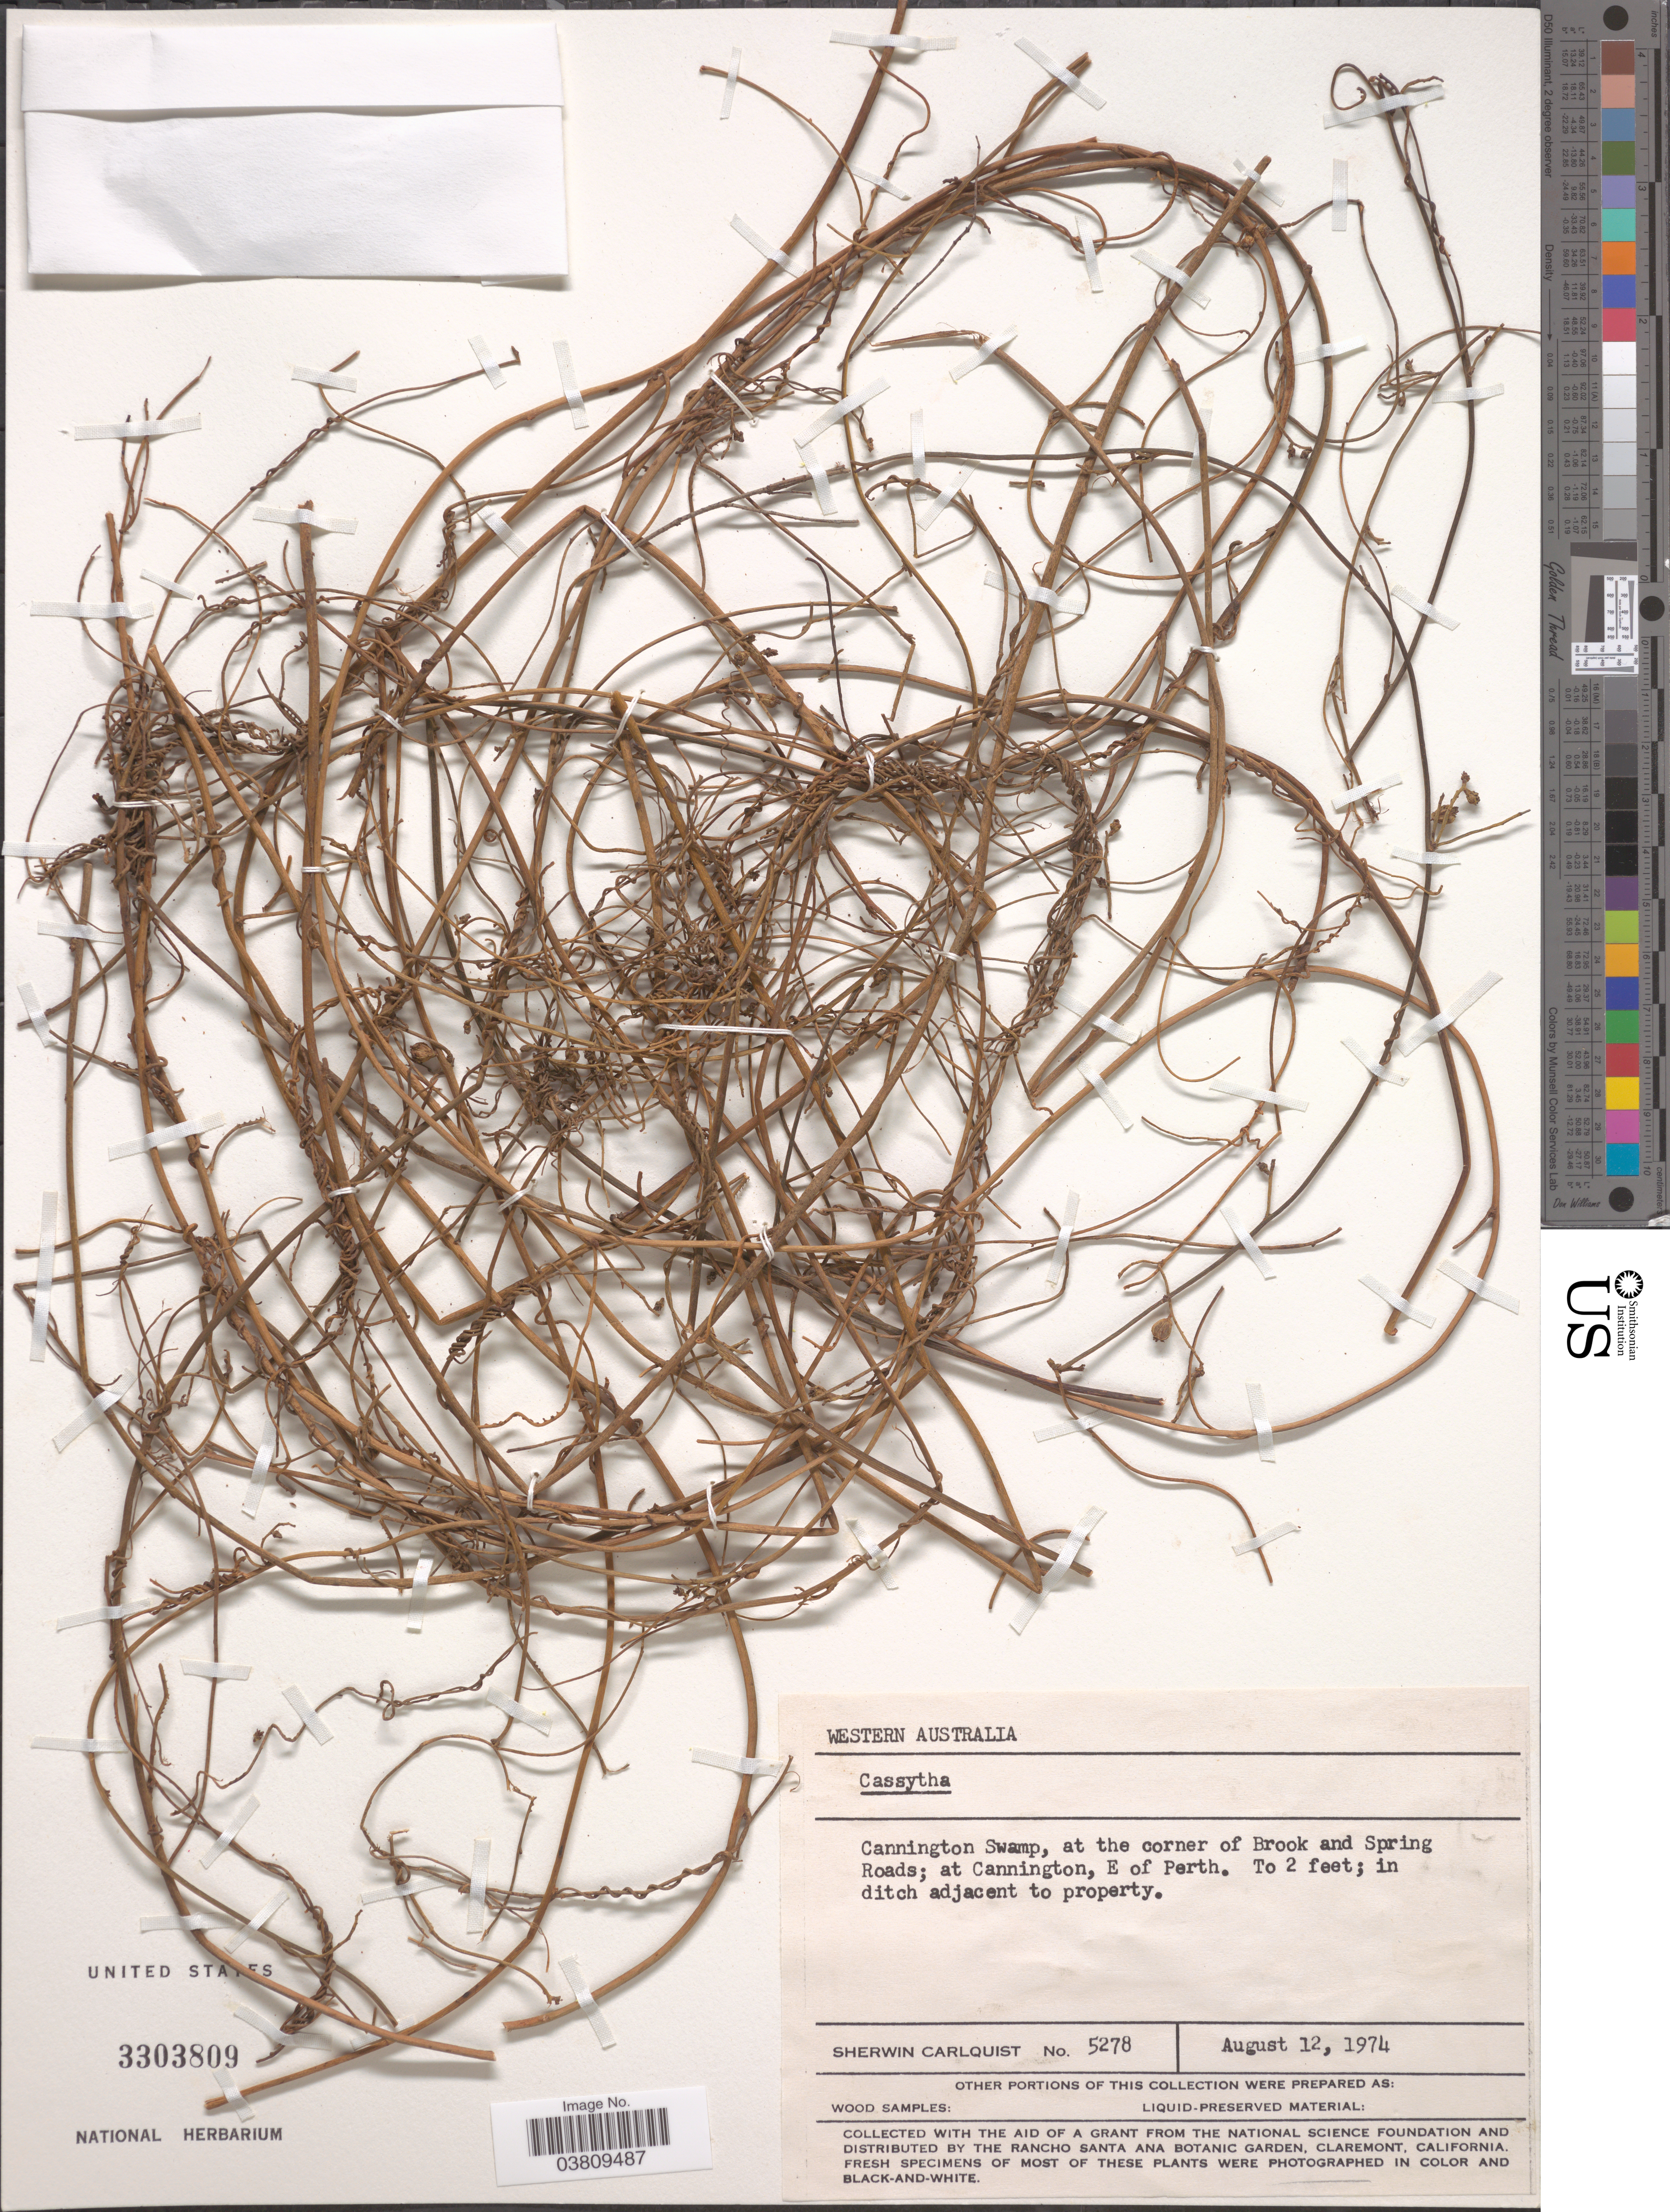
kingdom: Plantae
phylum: Tracheophyta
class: Magnoliopsida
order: Laurales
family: Lauraceae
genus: Cassytha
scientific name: Cassytha sp.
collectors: S. Carlquist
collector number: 5278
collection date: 1974-08-12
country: Australia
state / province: Western Australia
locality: Cannington Swamp, at the corner of Brook and Spring Roads; at Cannington, E of Perth.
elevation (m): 1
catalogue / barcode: US 3303809